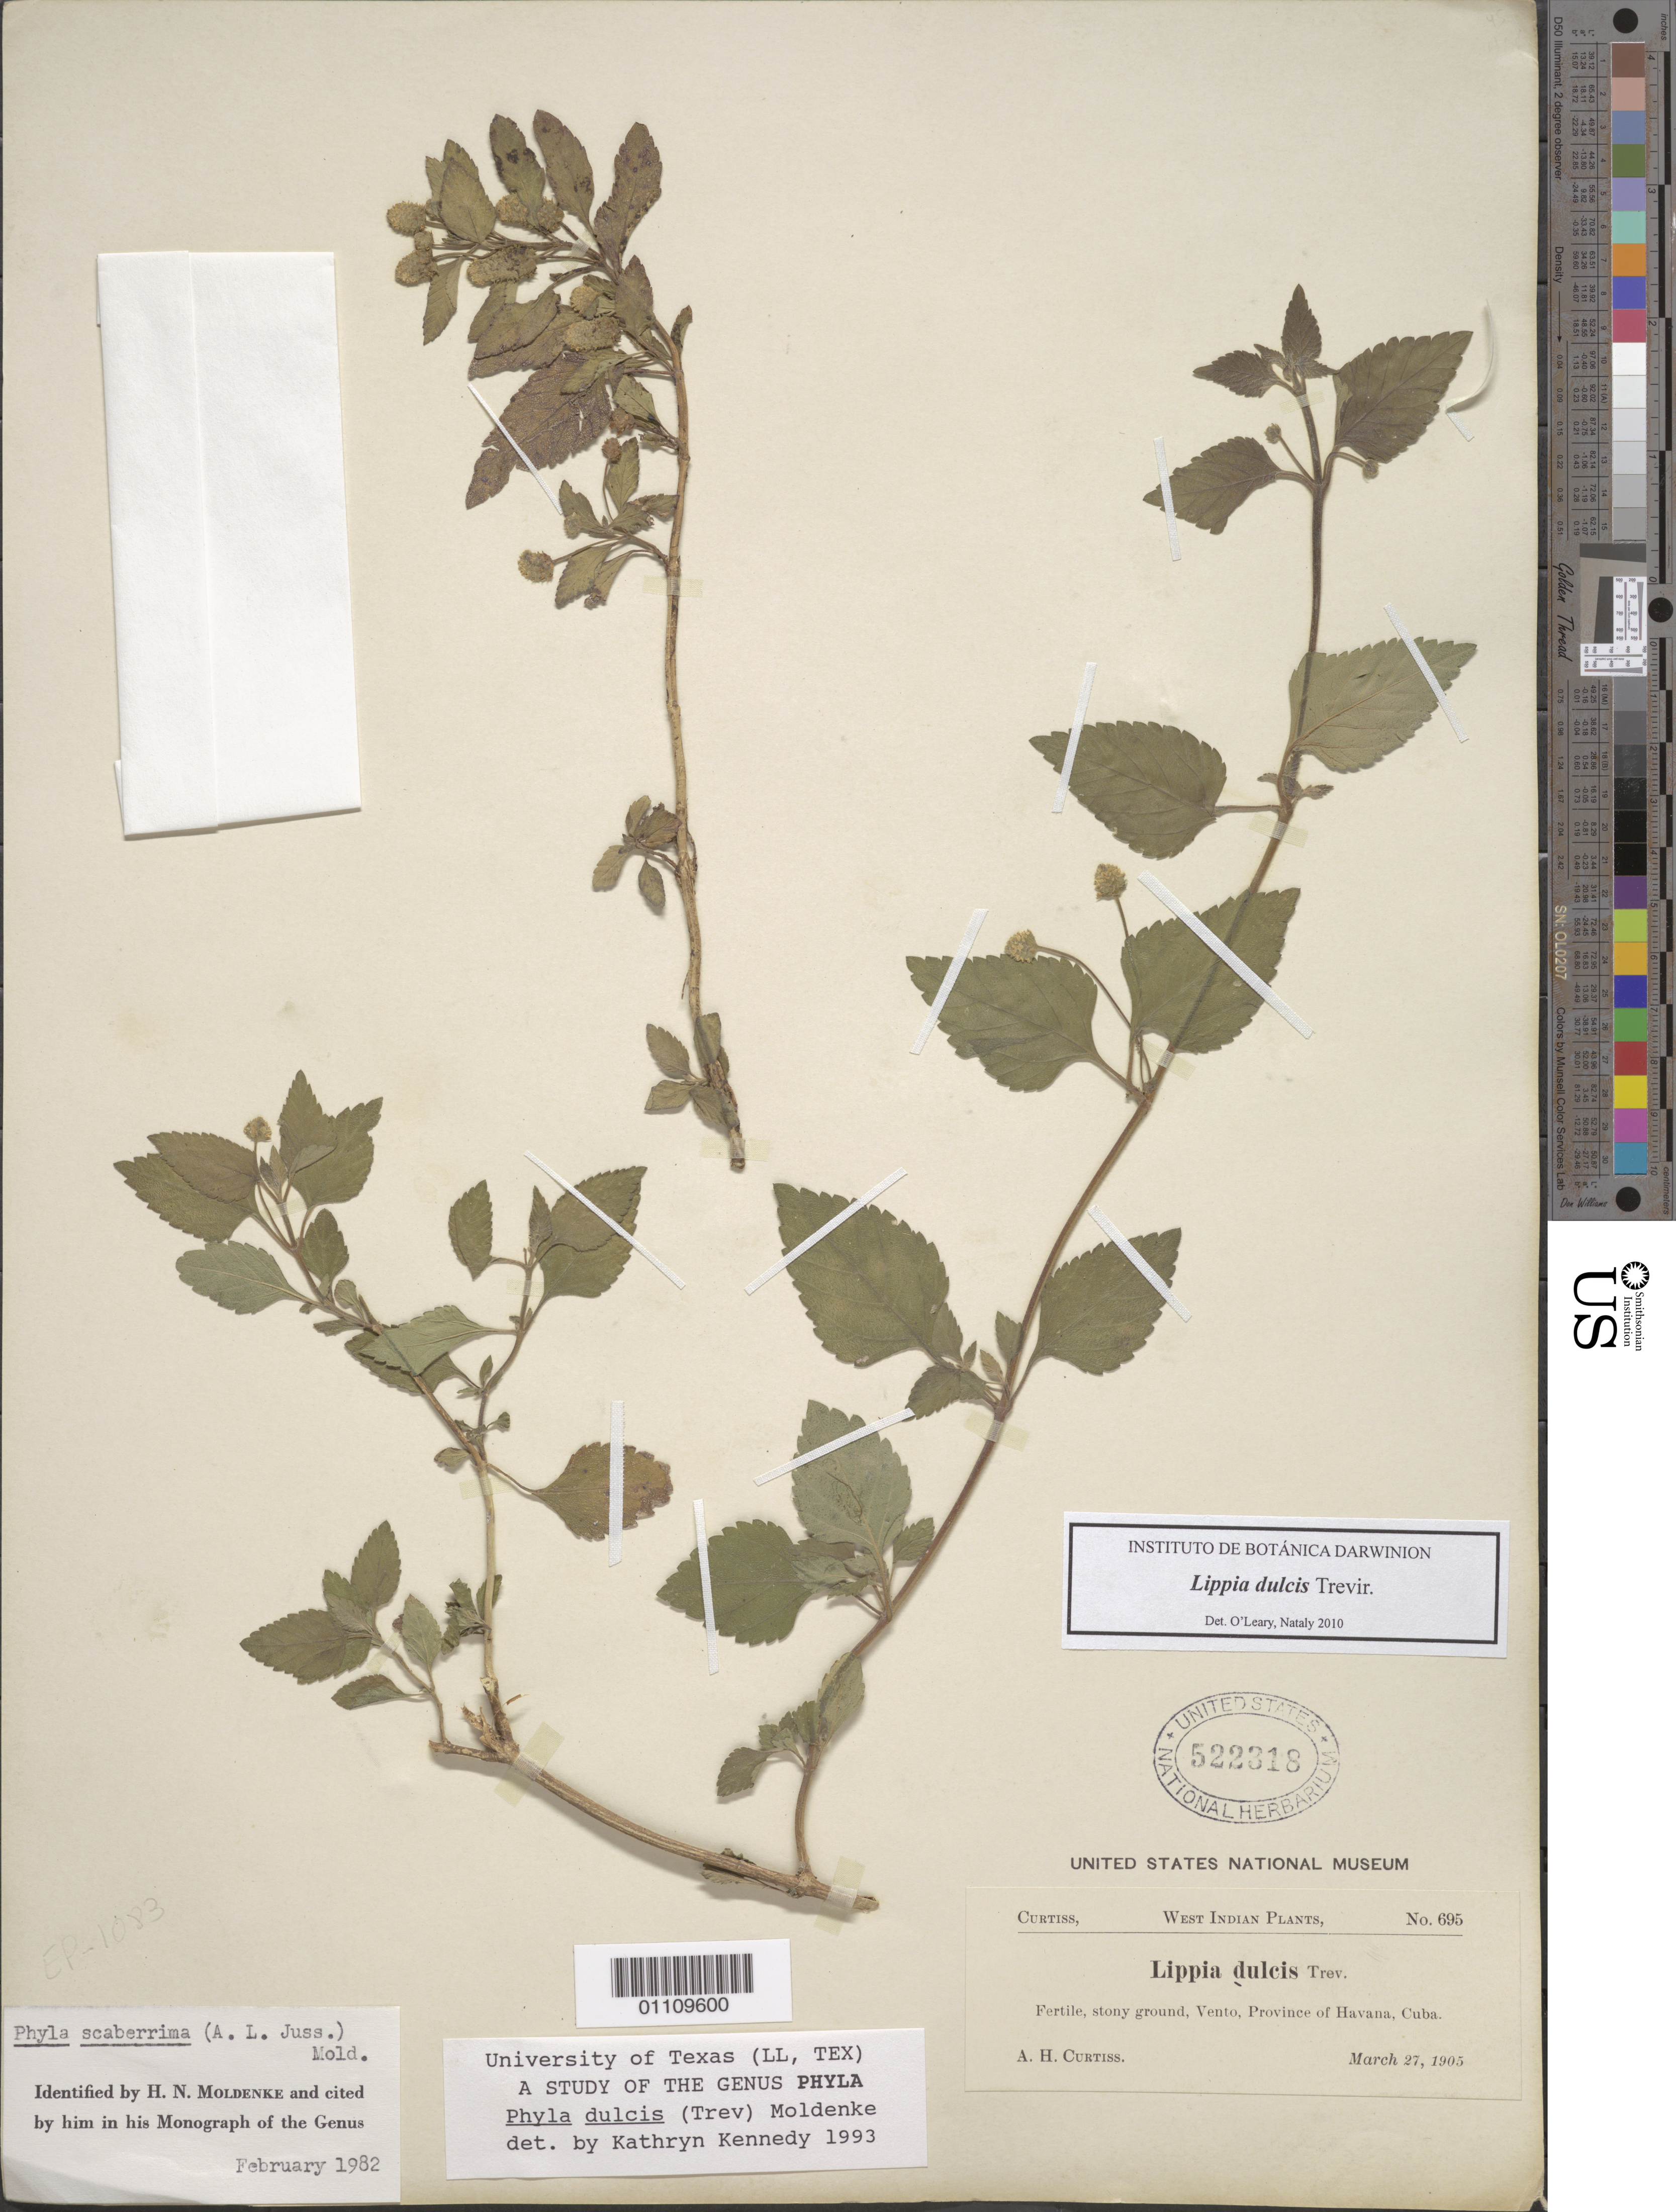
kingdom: Plantae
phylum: Tracheophyta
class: Magnoliopsida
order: Lamiales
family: Verbenaceae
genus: Phyla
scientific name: Phyla scaberrima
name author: (Juss. ex Pers.) Moldenke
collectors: A. H. Curtiss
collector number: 695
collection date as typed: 27 Mar 1905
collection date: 1905-03-27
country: Cuba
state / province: La Habana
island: Cuba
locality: Vento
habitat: Fertile, stony ground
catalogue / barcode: US 522318